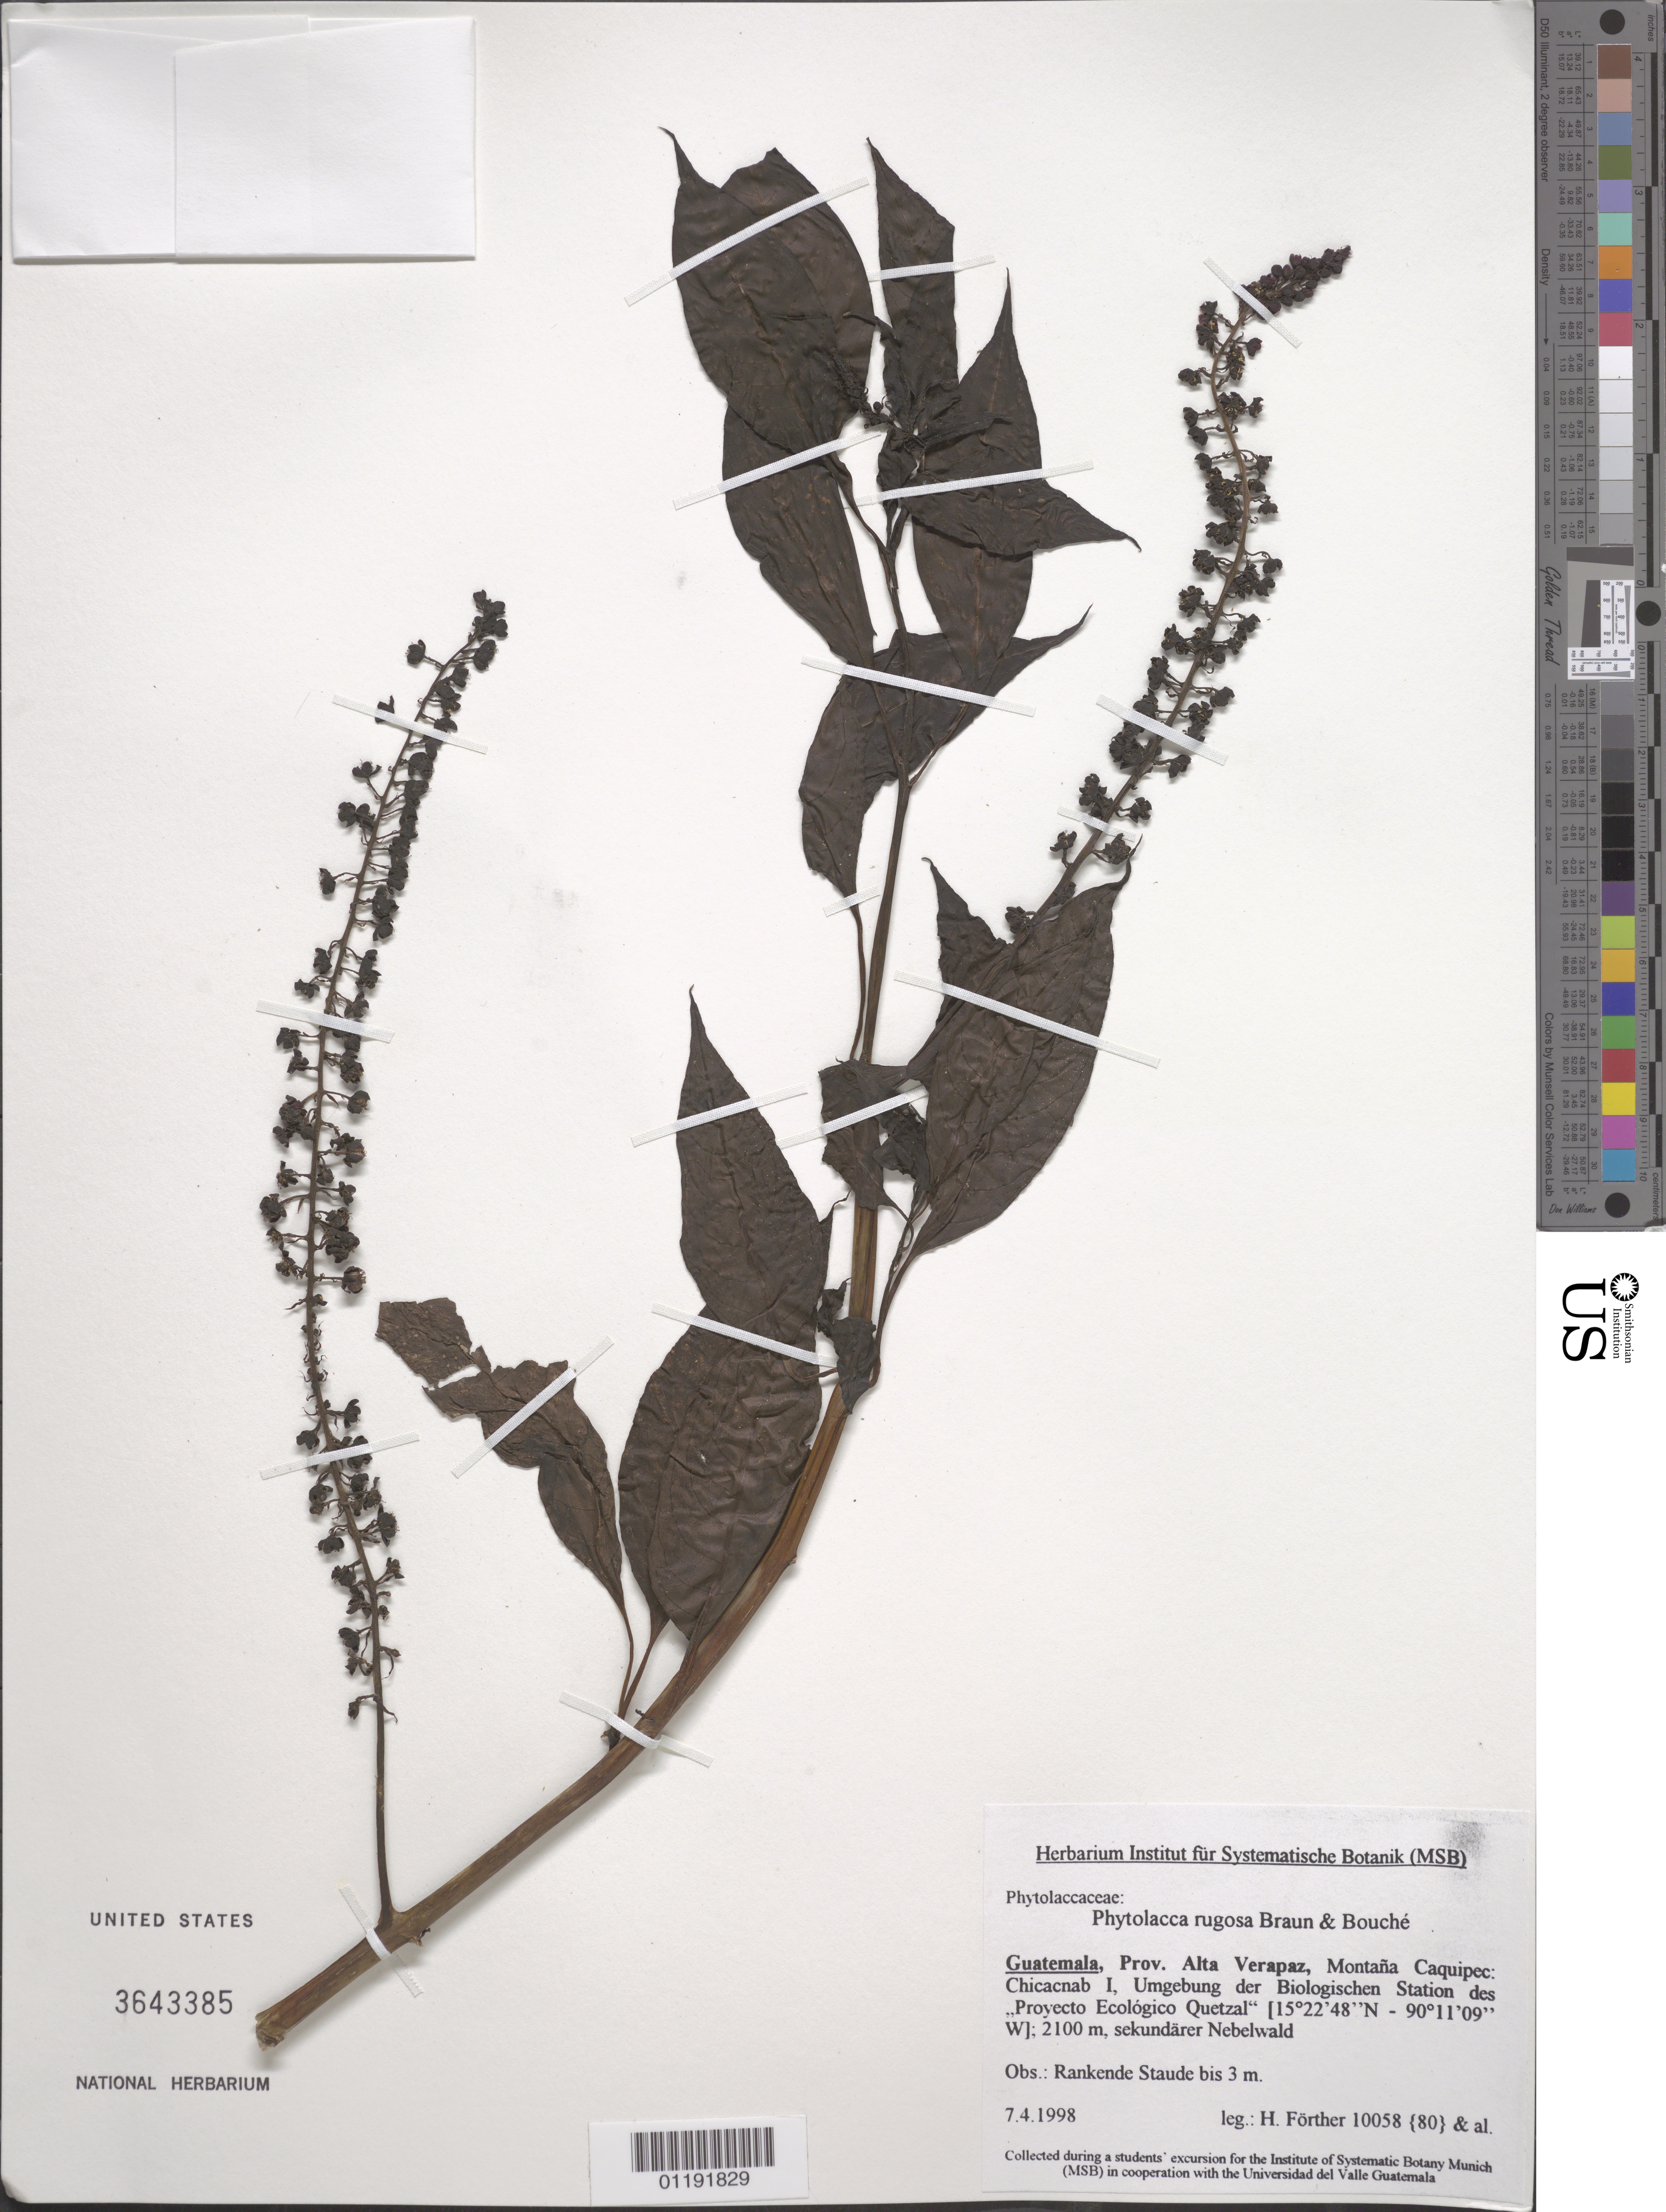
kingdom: Plantae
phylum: Tracheophyta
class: Magnoliopsida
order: Caryophyllales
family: Phytolaccaceae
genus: Phytolacca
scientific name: Phytolacca rugosa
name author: A. Braun & C.D. Bouché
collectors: H. Fôrther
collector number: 10058 {80}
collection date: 1998-04-07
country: Guatemala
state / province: Alta Verapaz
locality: Montana Caquipec, Chicacnab, vicinity of Biological Station of the Quetzal Ecology Project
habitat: Secondary cloud forest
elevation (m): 2100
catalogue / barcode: US 3643385